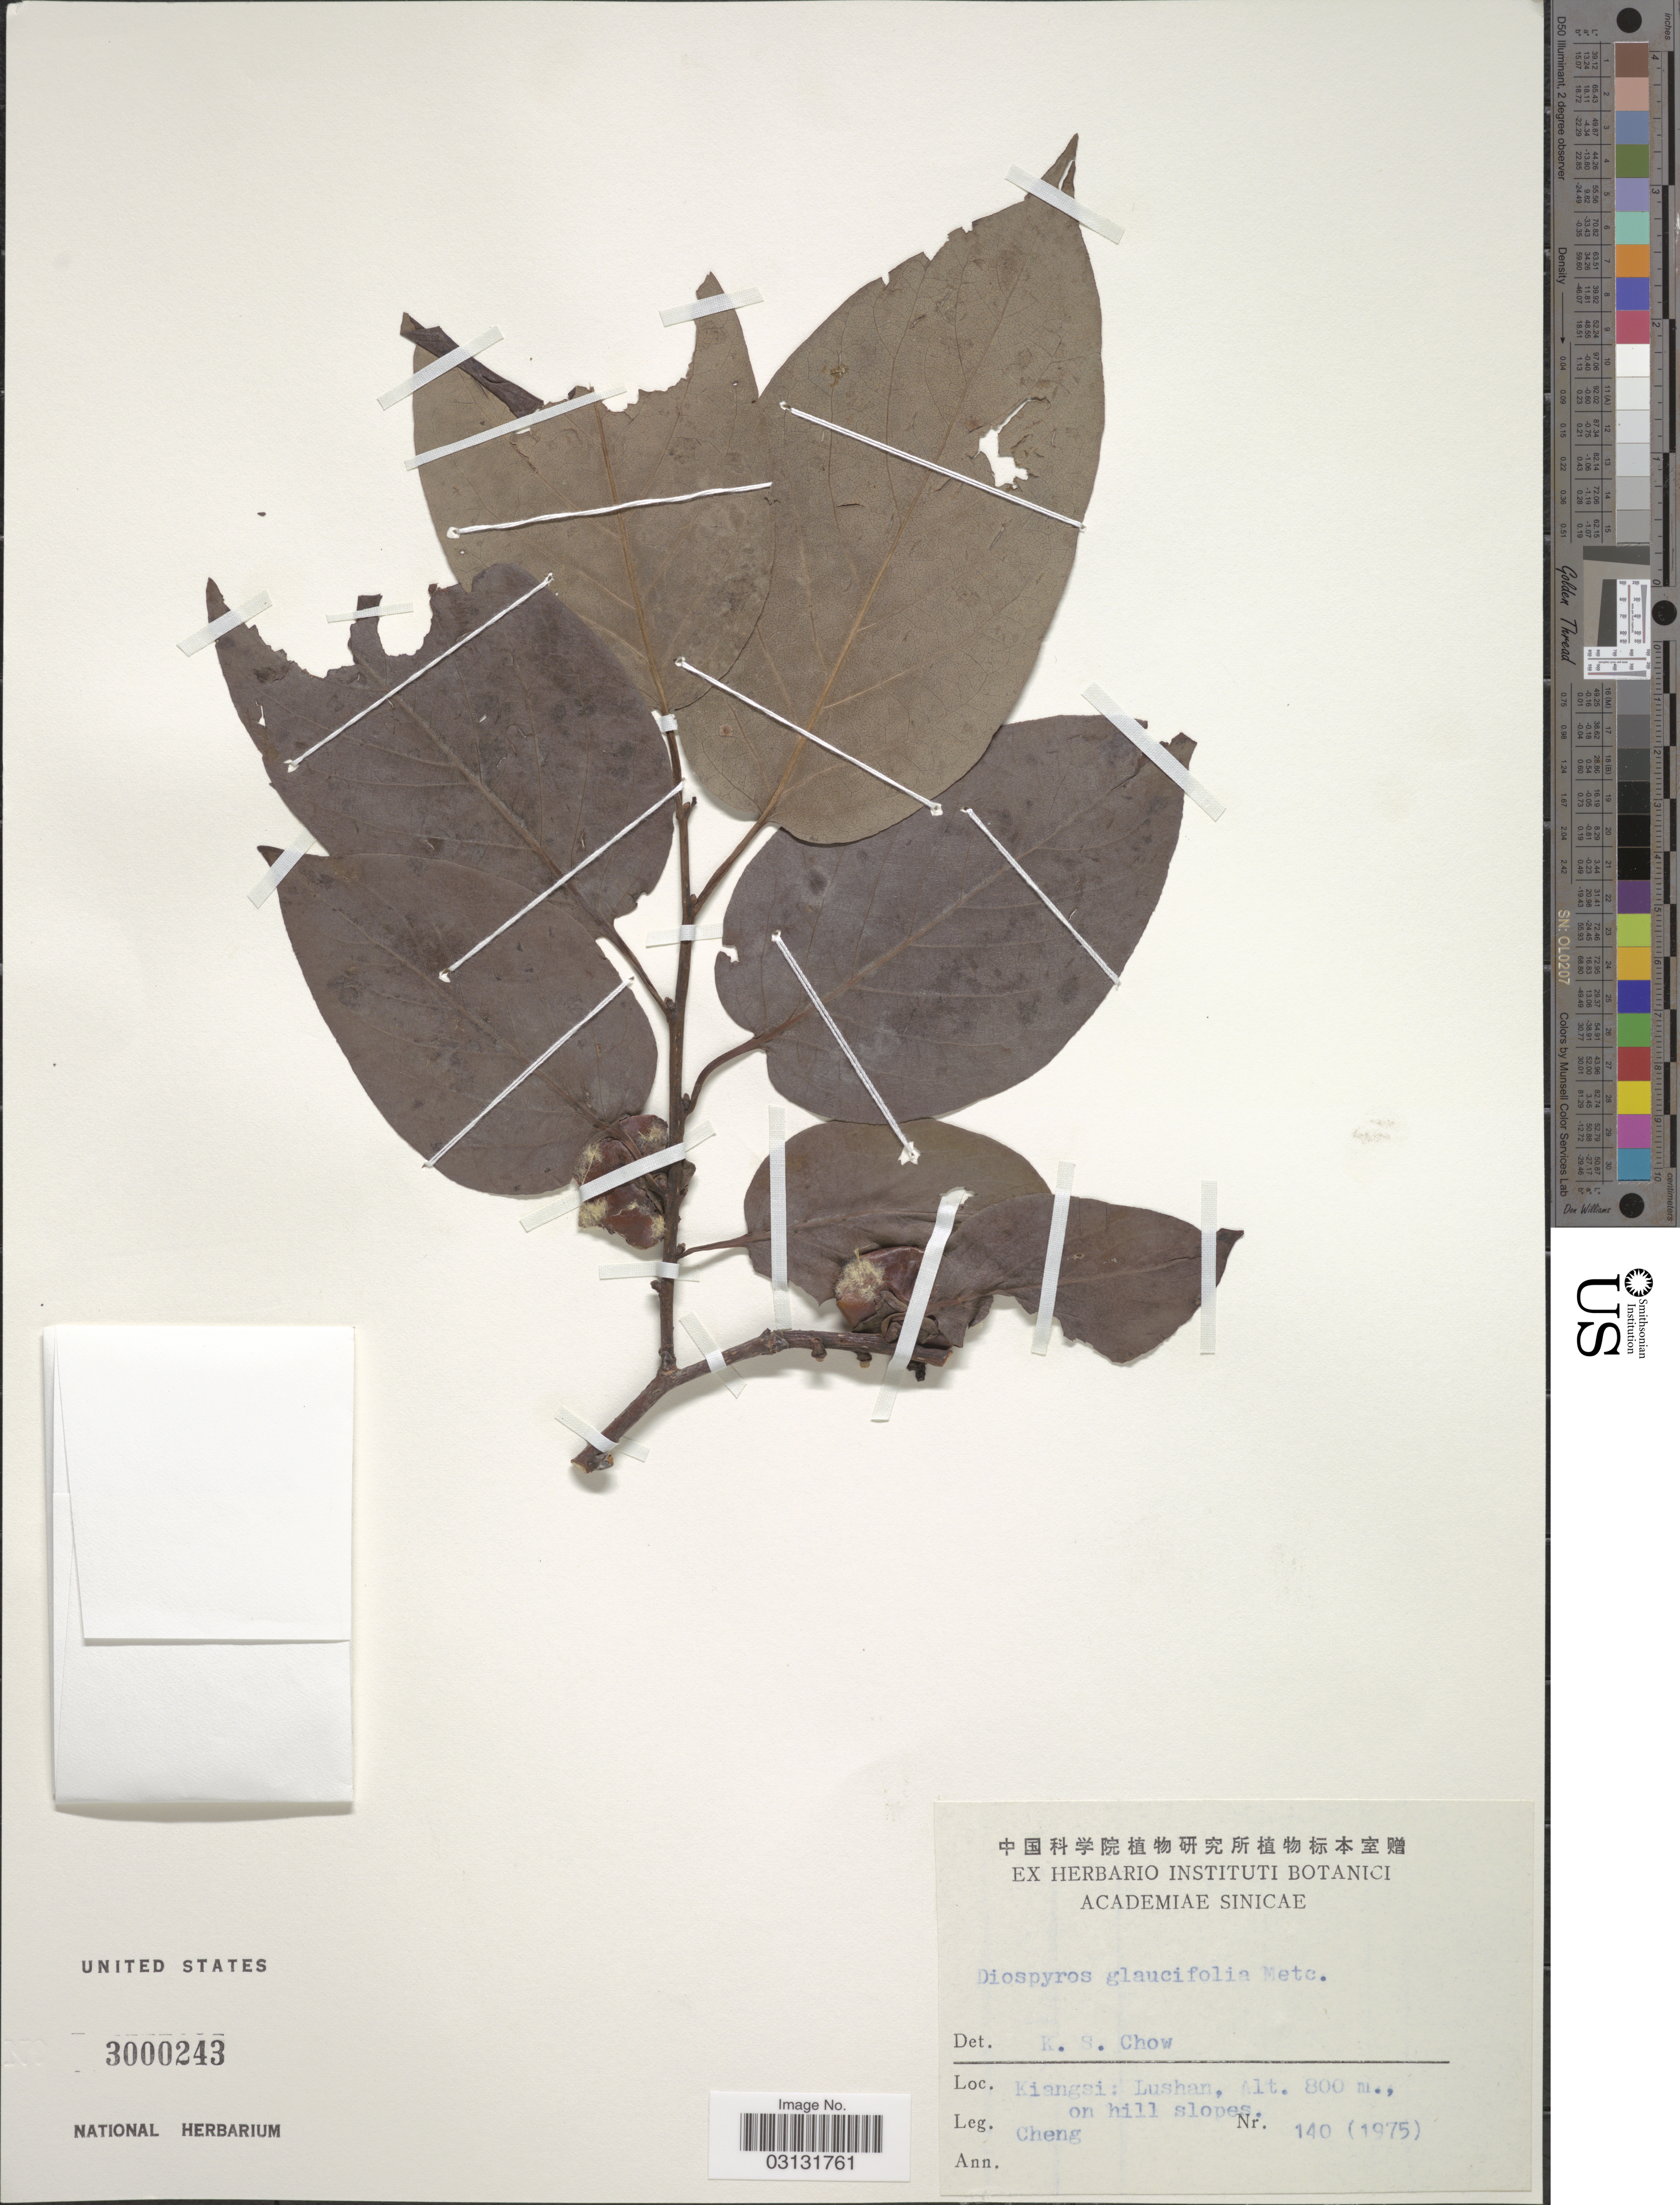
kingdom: Plantae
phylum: Tracheophyta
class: Magnoliopsida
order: Ericales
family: Ebenaceae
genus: Diospyros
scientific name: Diospyros glaucifolia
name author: Metcalf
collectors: -. Cheng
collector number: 140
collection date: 1975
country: China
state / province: Jiangxi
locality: Kiangsi: Lushan.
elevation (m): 800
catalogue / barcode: US 3000243